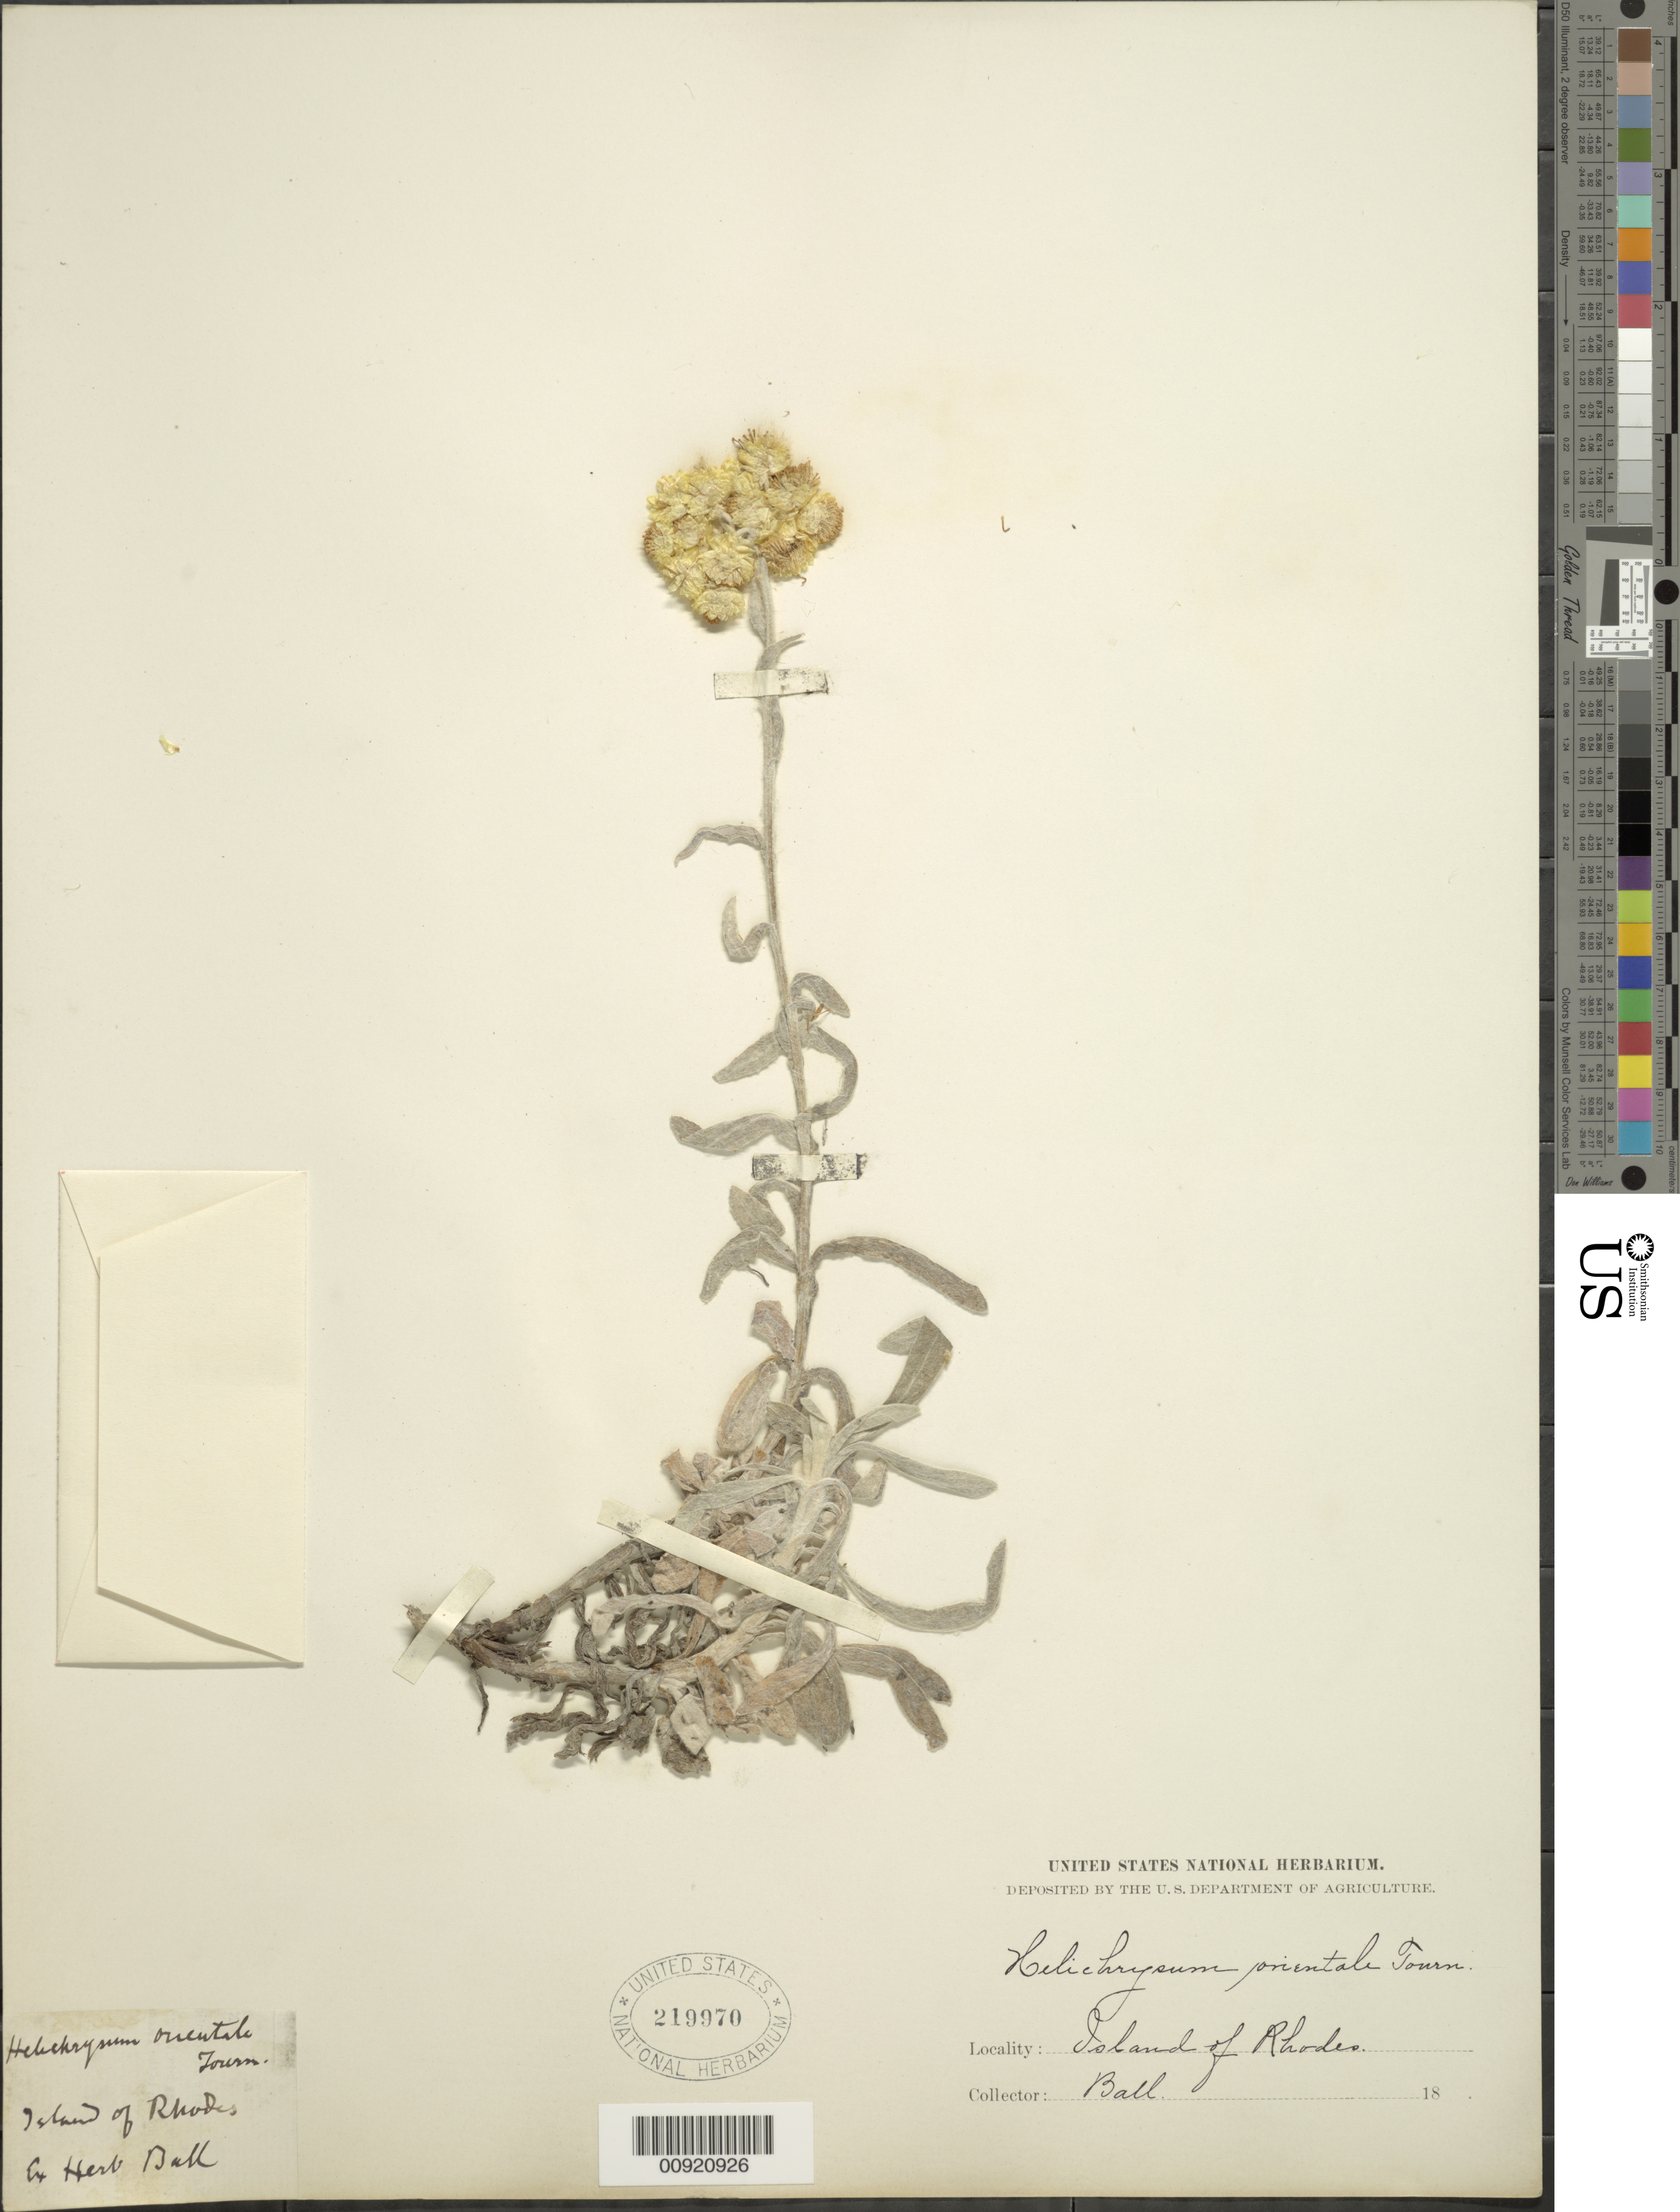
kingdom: Plantae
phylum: Tracheophyta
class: Magnoliopsida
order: Asterales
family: Asteraceae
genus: Helichrysum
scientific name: Helichrysum orientale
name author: Gaertn.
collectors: -- Ball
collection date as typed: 18--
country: Greece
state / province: South Aegean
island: Rhodes I.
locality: Rhodes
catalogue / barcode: US 219970